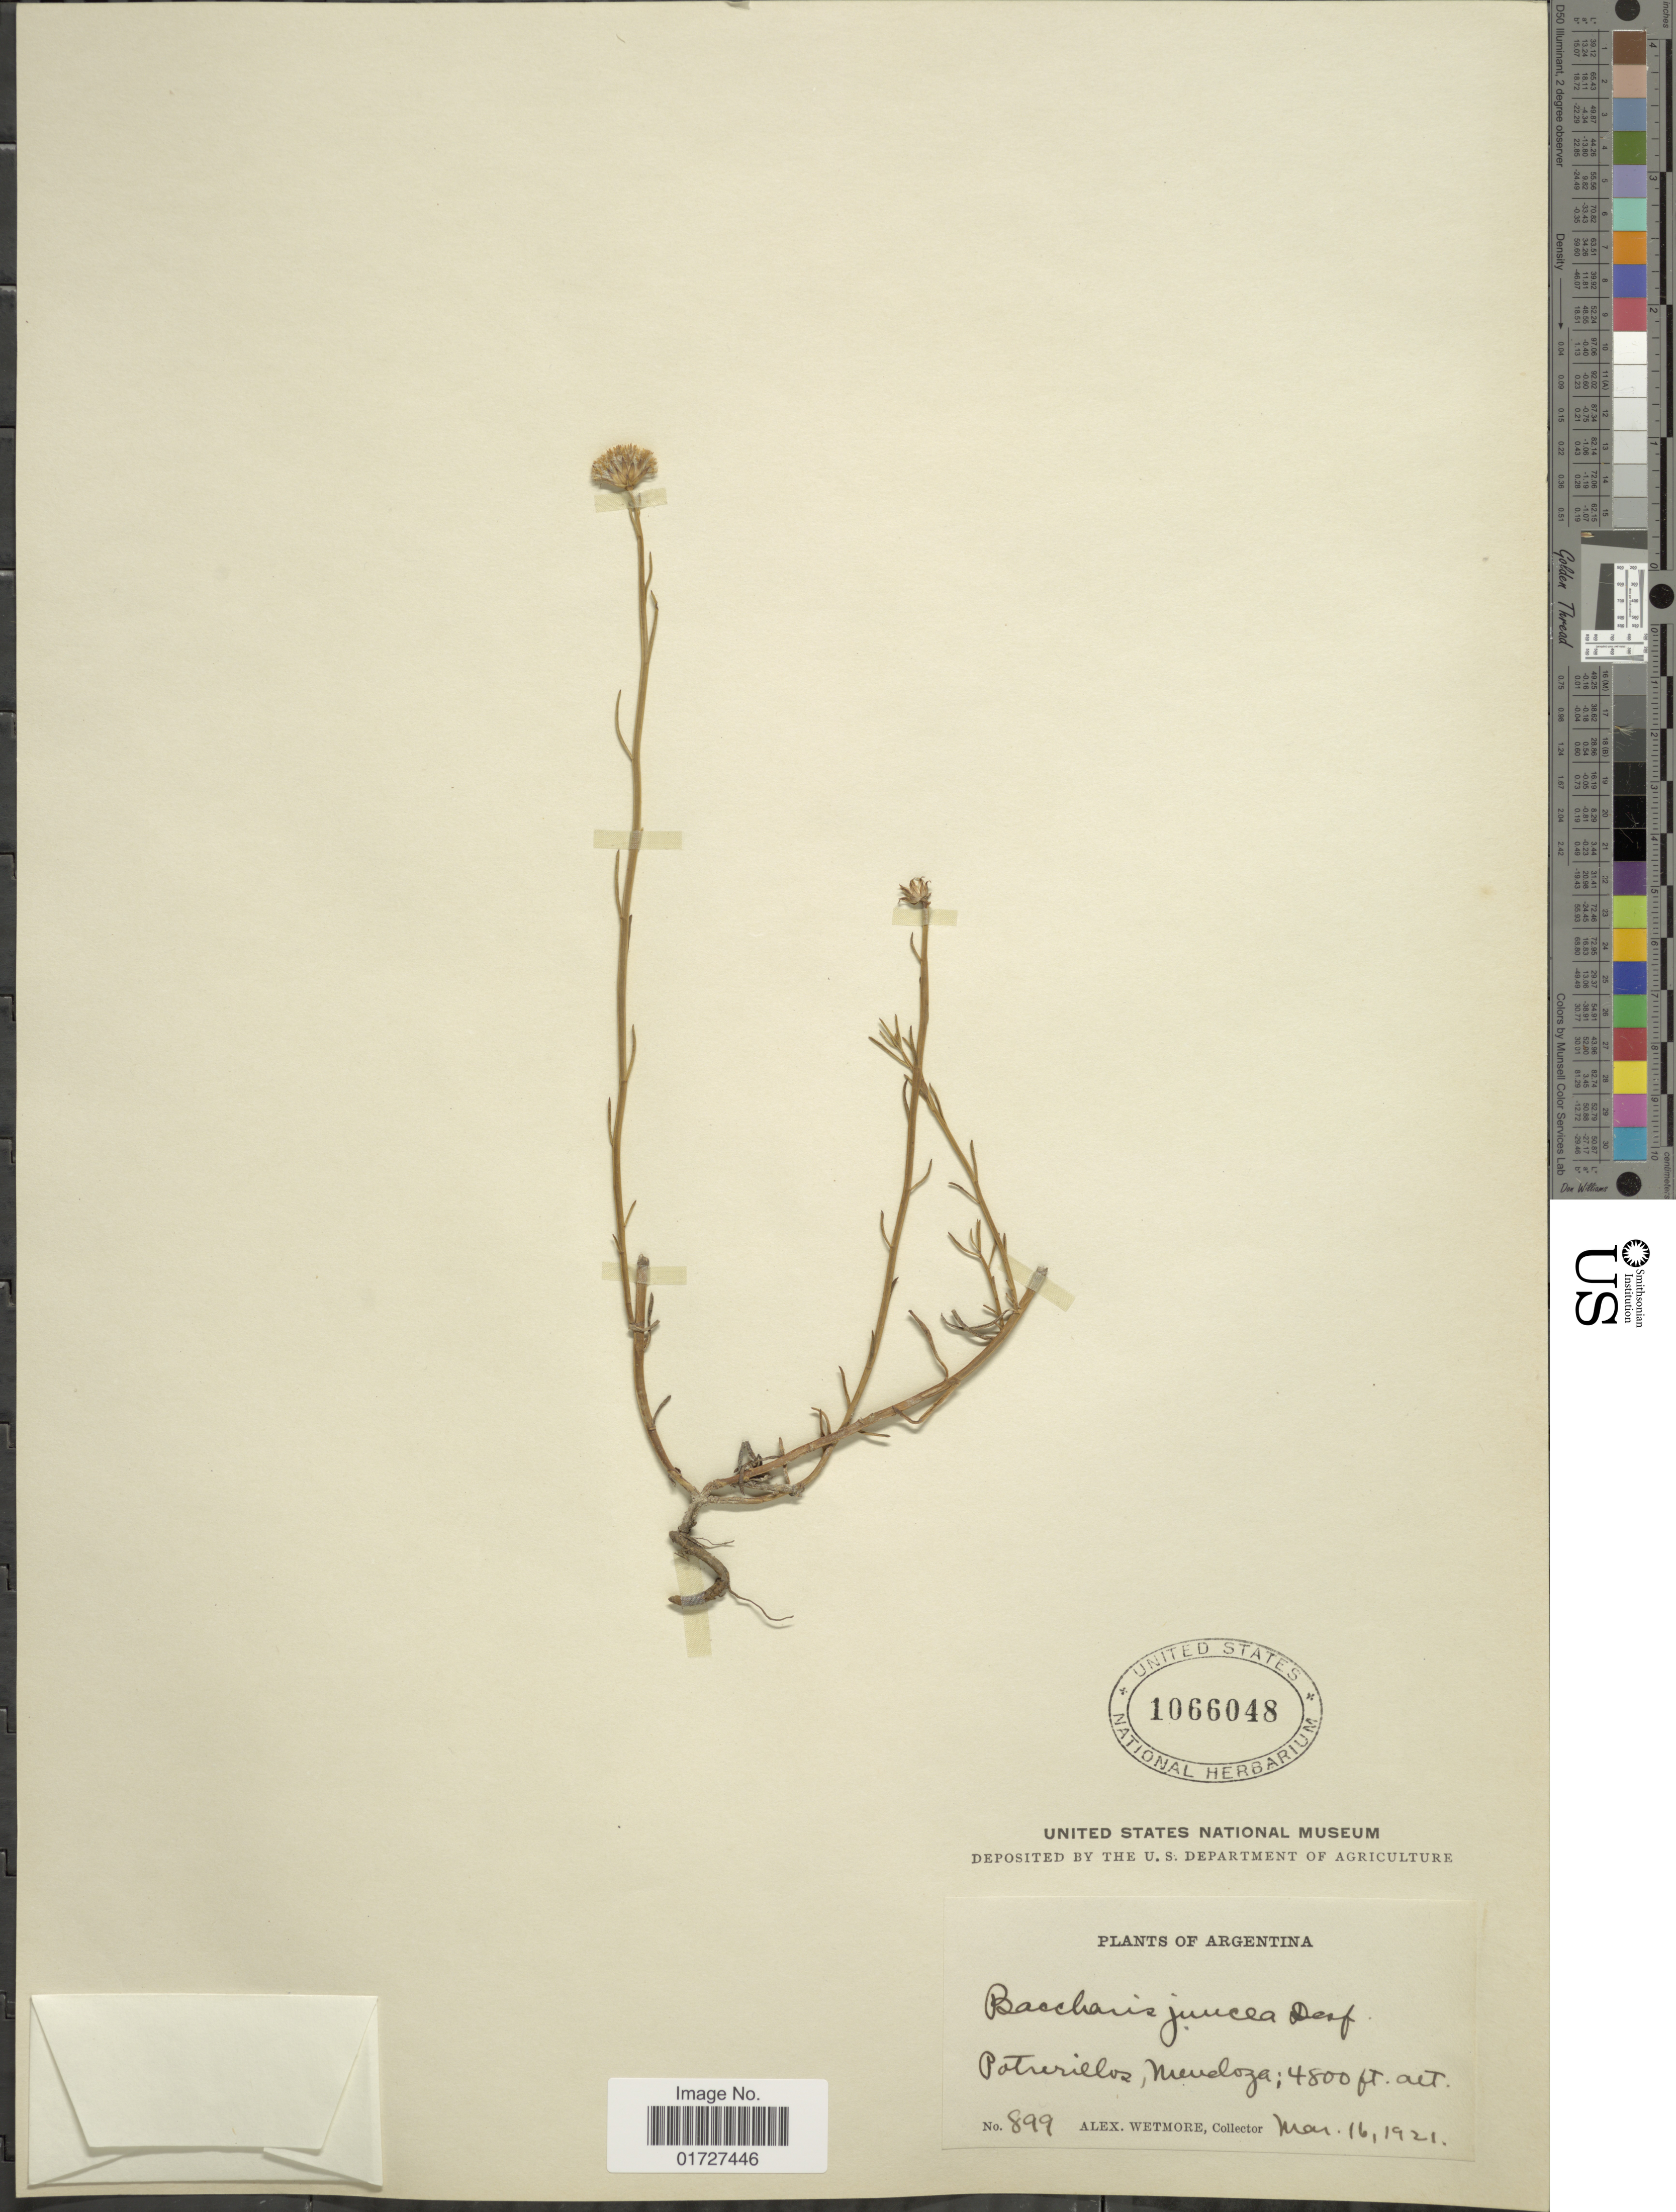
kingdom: Plantae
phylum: Tracheophyta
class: Magnoliopsida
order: Asterales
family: Asteraceae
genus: Baccharis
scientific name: Baccharis juncea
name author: (Lehm.) Desf.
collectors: A. Wetmore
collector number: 899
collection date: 1921-03-16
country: Argentina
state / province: Mendoza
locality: Potrerillos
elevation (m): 1463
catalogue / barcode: US 1066048